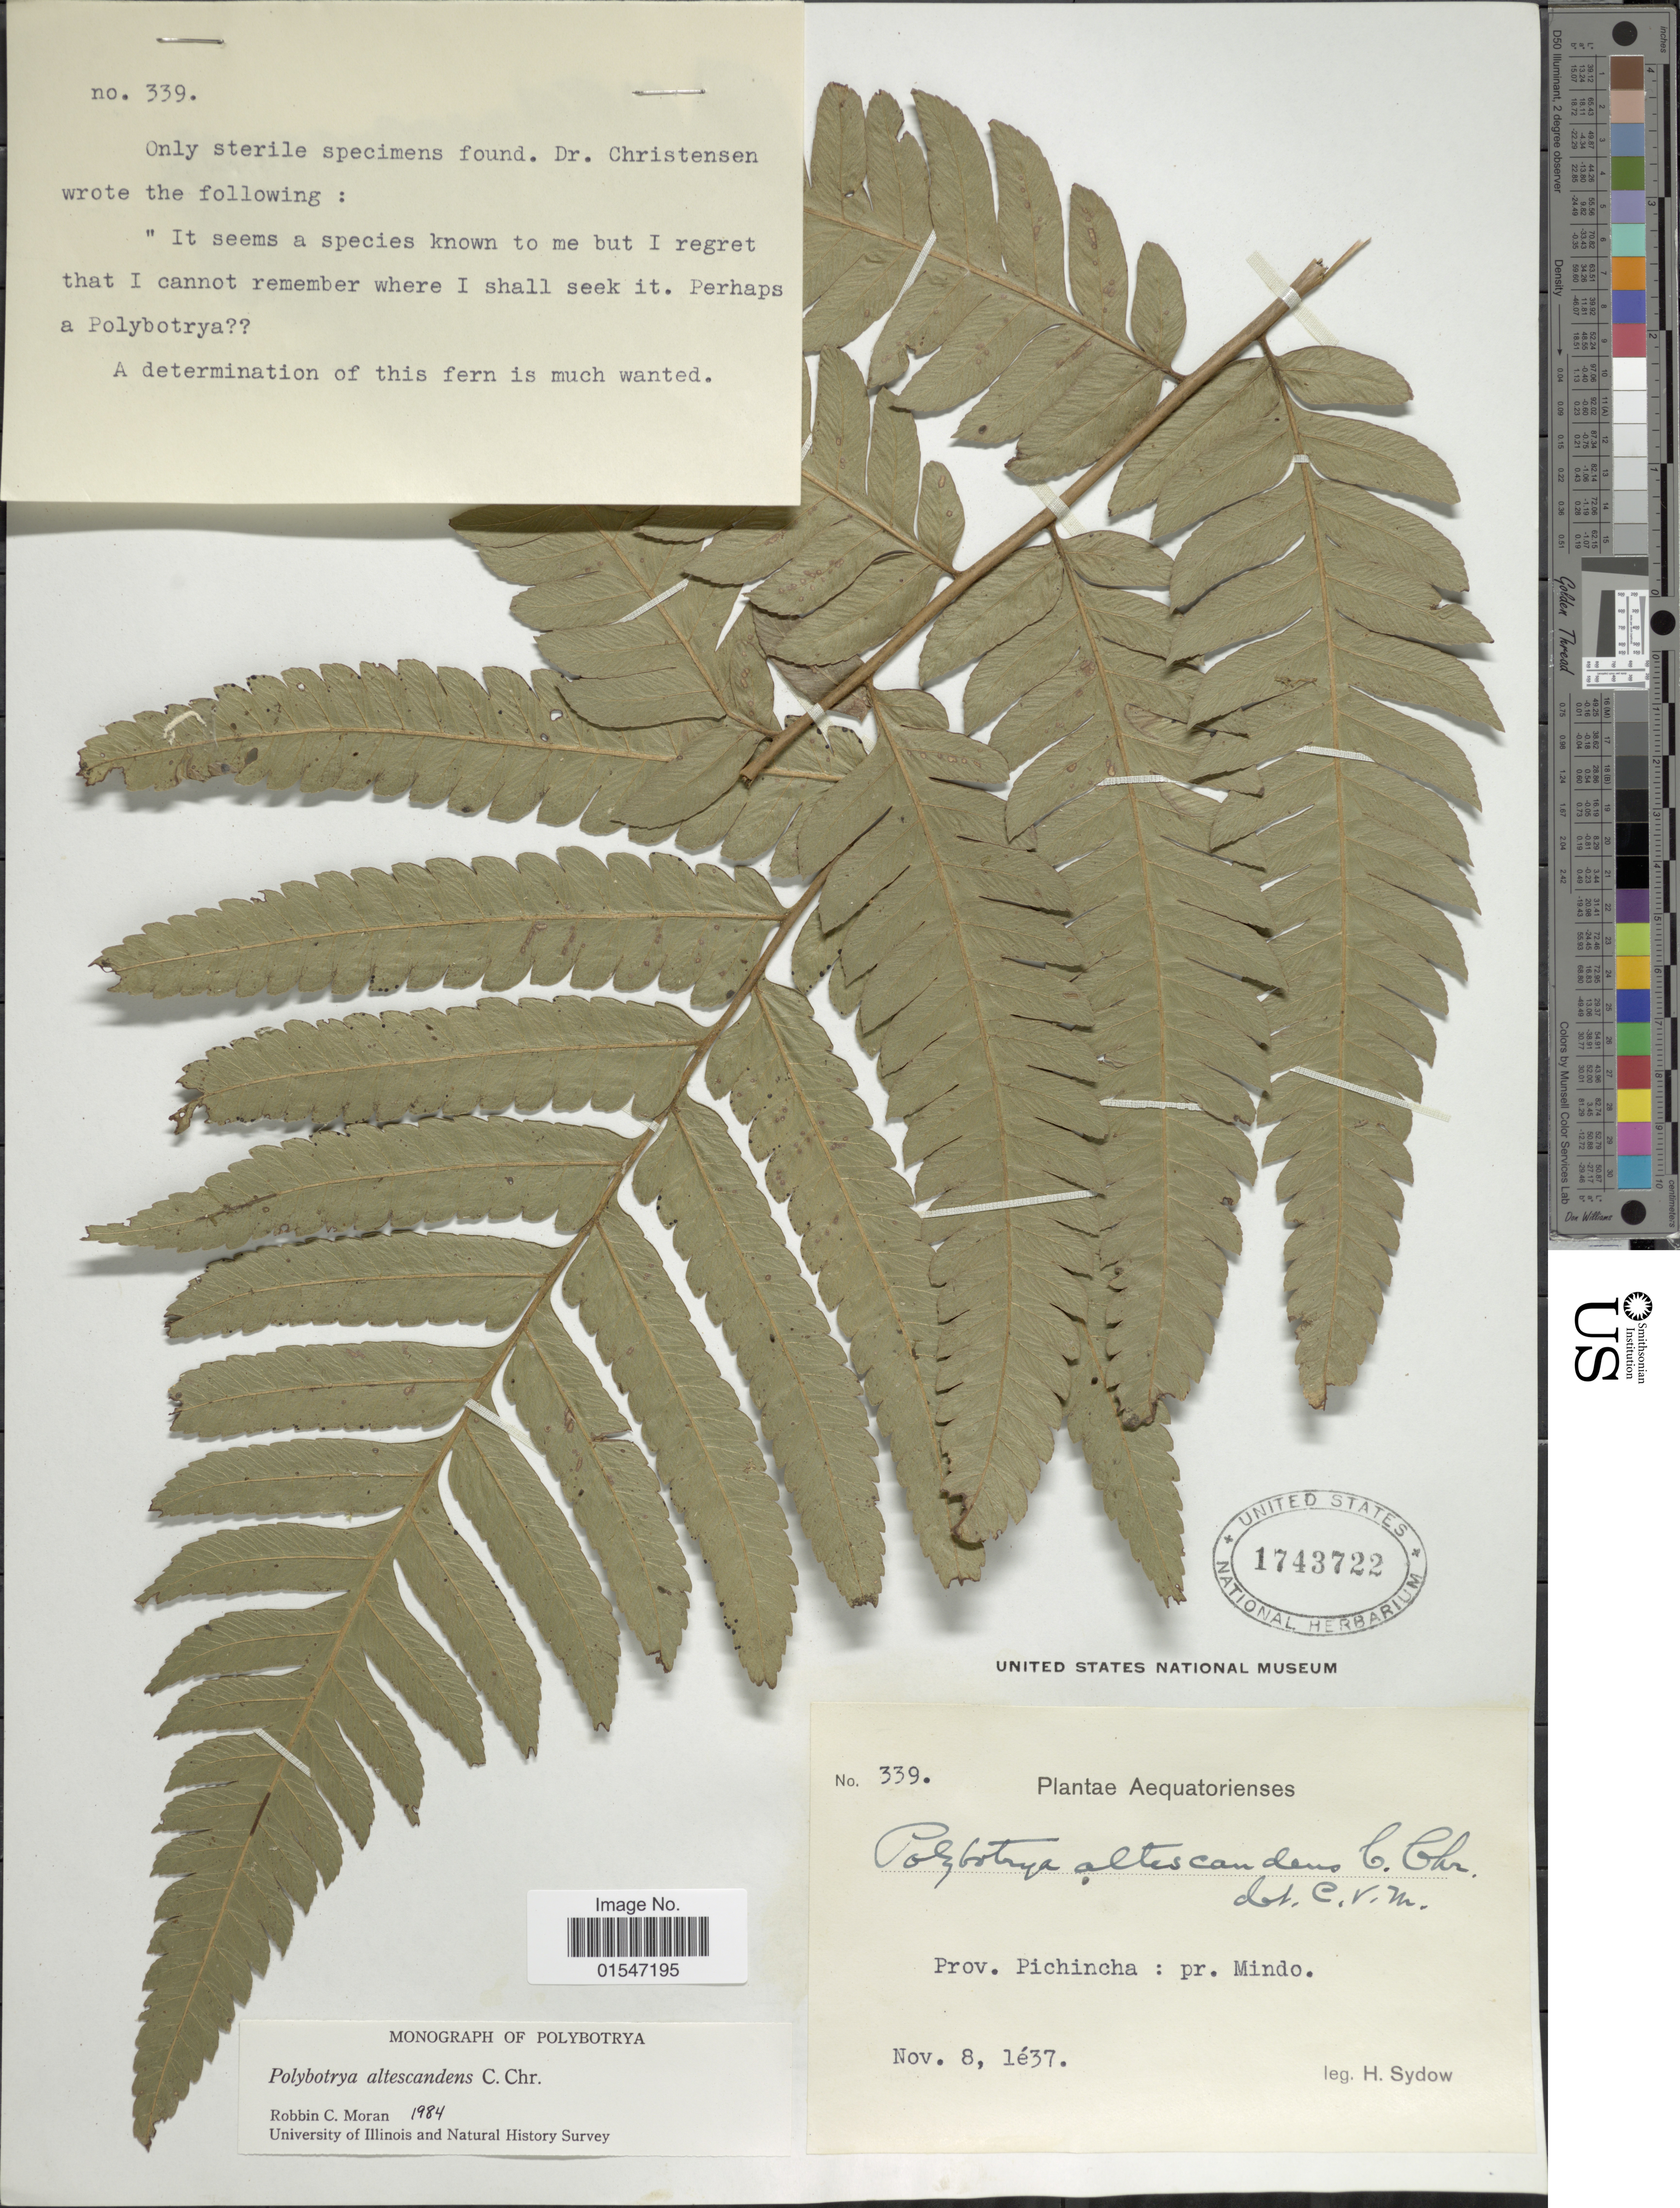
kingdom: Plantae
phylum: Tracheophyta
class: Polypodiopsida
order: Polypodiales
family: Dryopteridaceae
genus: Polybotrya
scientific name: Polybotrya altescandens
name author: C. Chr.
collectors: H. Sydow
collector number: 339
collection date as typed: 1é37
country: Ecuador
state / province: Pichincha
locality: Pr. Mindo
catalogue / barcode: US 1743722